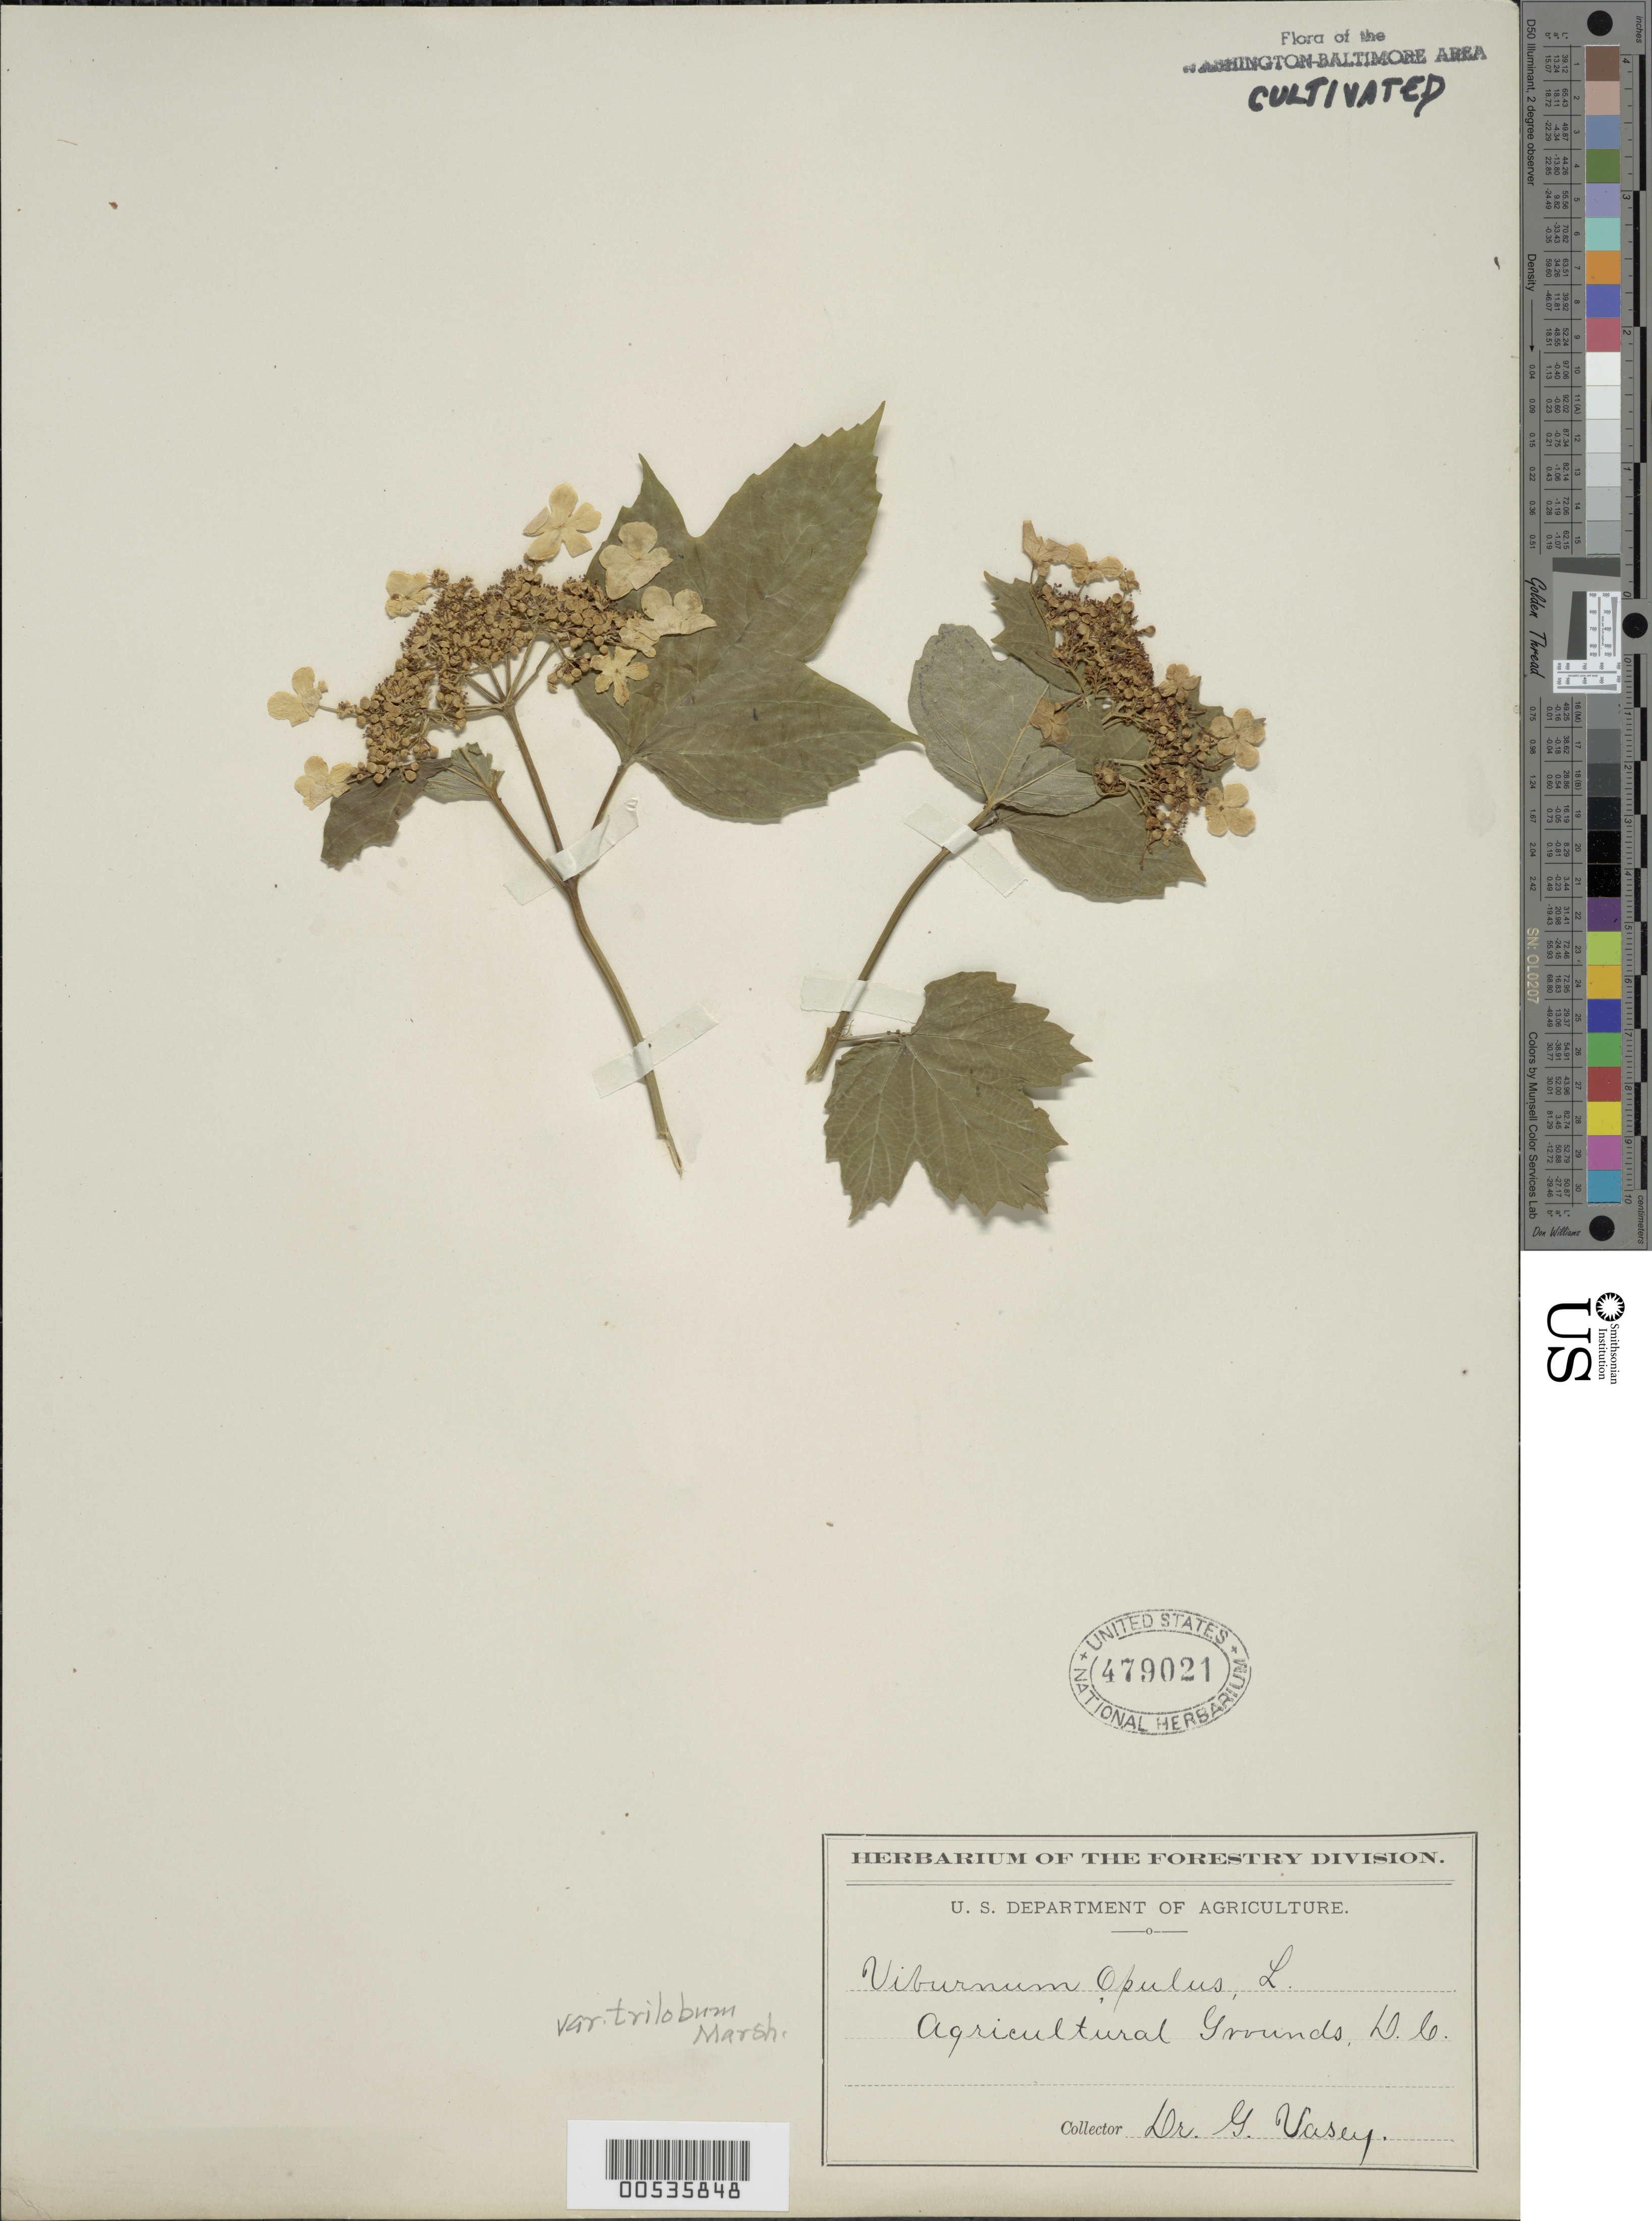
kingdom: Plantae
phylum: Tracheophyta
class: Magnoliopsida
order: Dipsacales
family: Viburnaceae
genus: Viburnum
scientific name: Viburnum opulus var. trilobum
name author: (Marshall) McAtee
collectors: G. Vasey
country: United States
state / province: District of Columbia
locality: Washington DC Area, Department of Agriculture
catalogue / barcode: US 479021